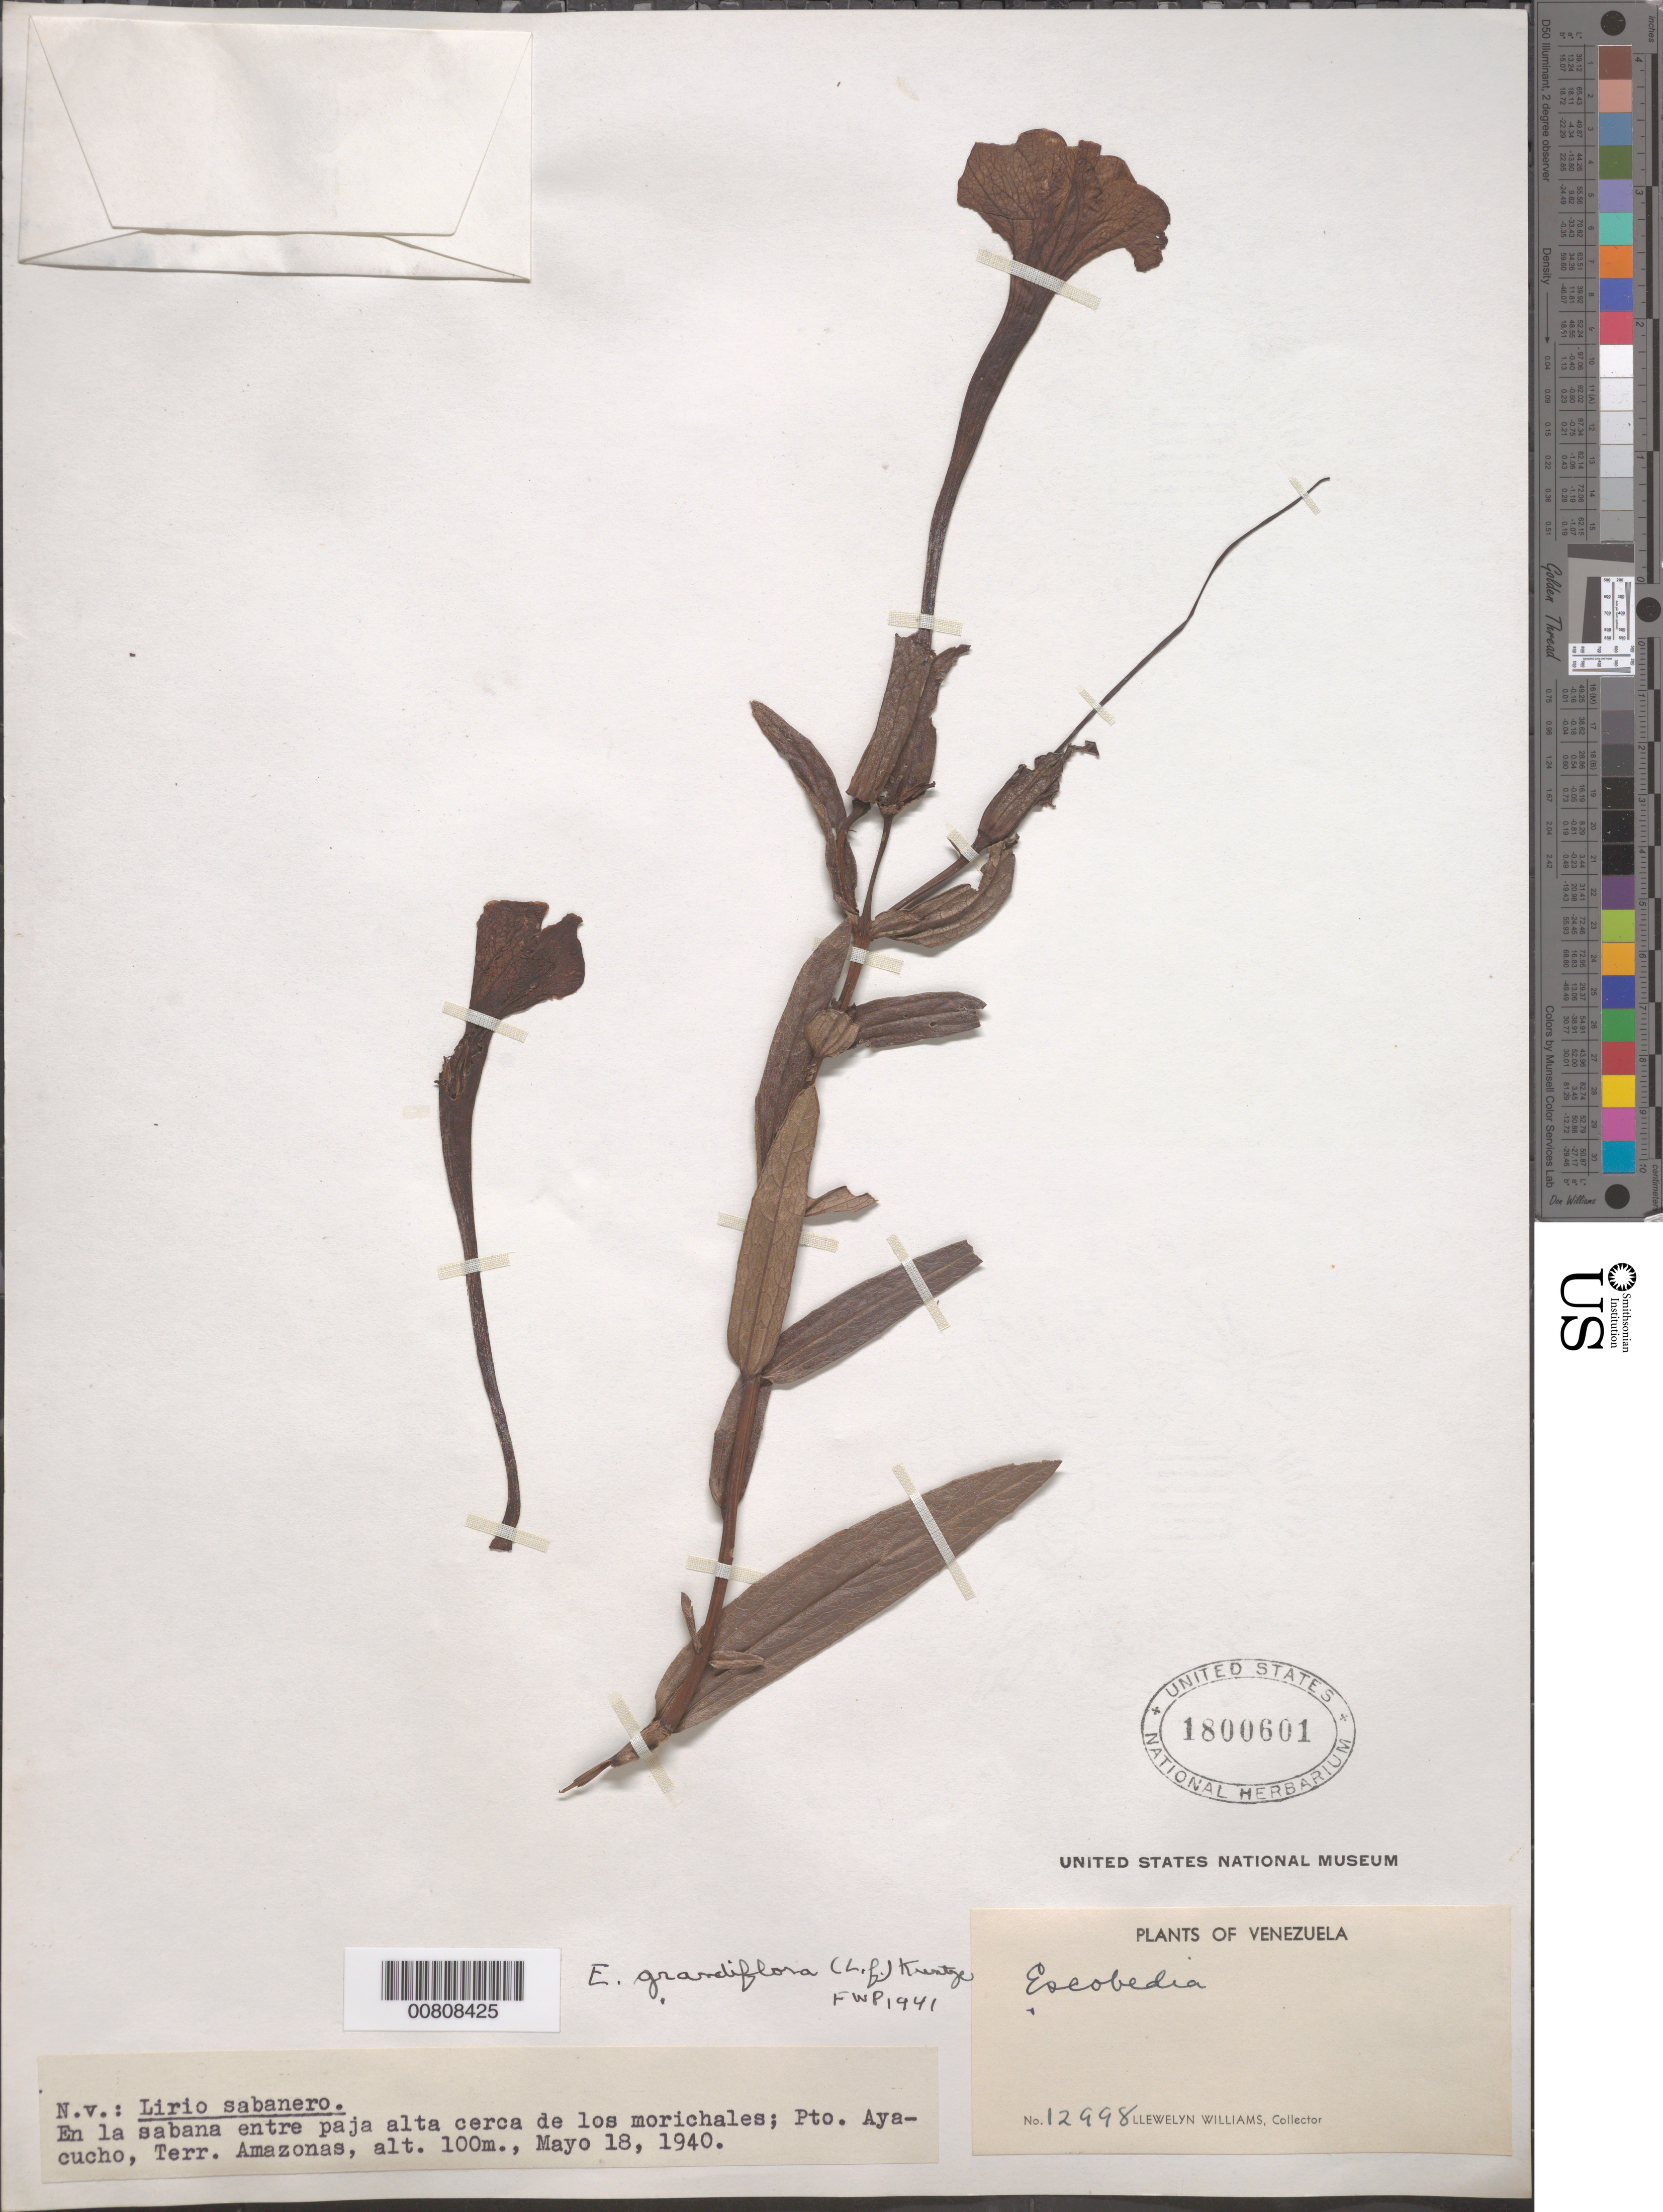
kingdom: Plantae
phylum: Tracheophyta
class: Magnoliopsida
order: Lamiales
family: Orobanchaceae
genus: Escobedia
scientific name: Escobedia grandiflora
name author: (L. f.) Kuntze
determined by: Pennell, F. W.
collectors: Ll. Williams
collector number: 12998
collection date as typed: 18-May-40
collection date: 1940-05-18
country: Venezuela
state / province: Amazonas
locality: Puerto Ayacucho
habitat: Sabana entre paja alta cerca de los morichales.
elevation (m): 100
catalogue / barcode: US 1800601